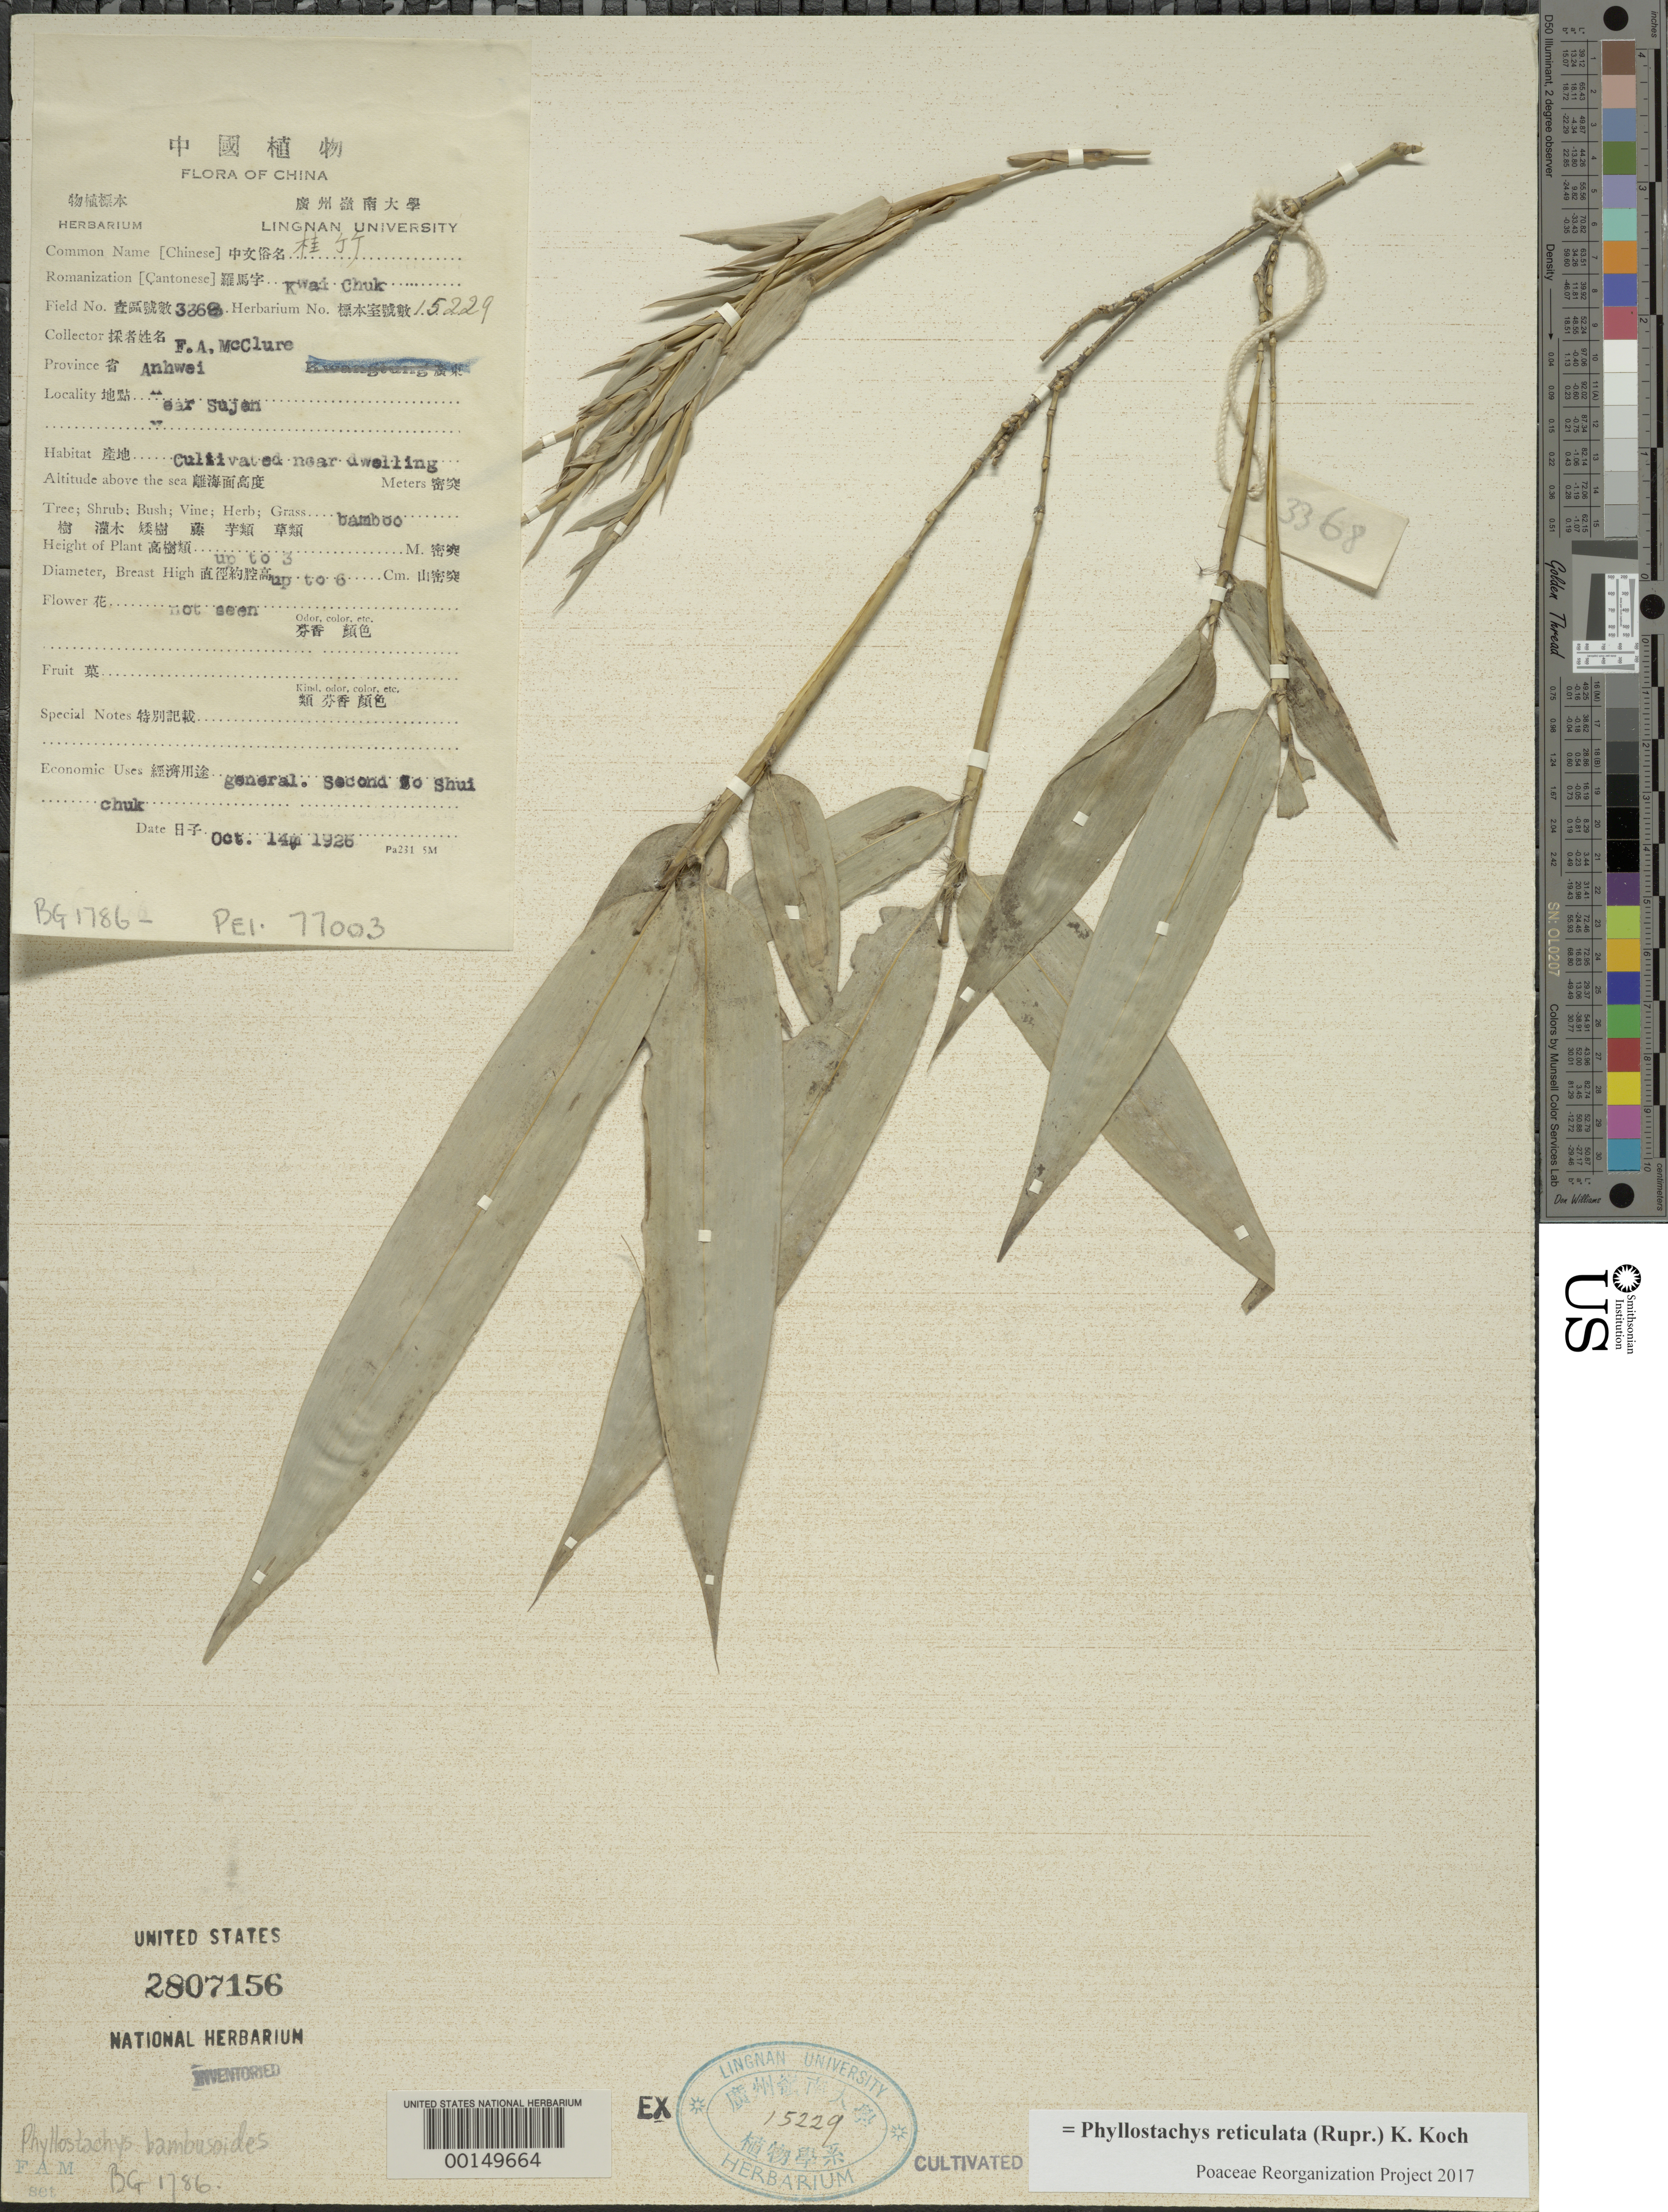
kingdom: Plantae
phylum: Tracheophyta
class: Liliopsida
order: Poales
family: Poaceae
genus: Phyllostachys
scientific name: Phyllostachys reticulata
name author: (Rupr.) K. Koch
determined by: Poaceae Reorganization Project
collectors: F. A. McClure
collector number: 3368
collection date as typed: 14 Oct 1925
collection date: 1925-10-14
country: China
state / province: Anhui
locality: Sujan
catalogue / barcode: US 2807156